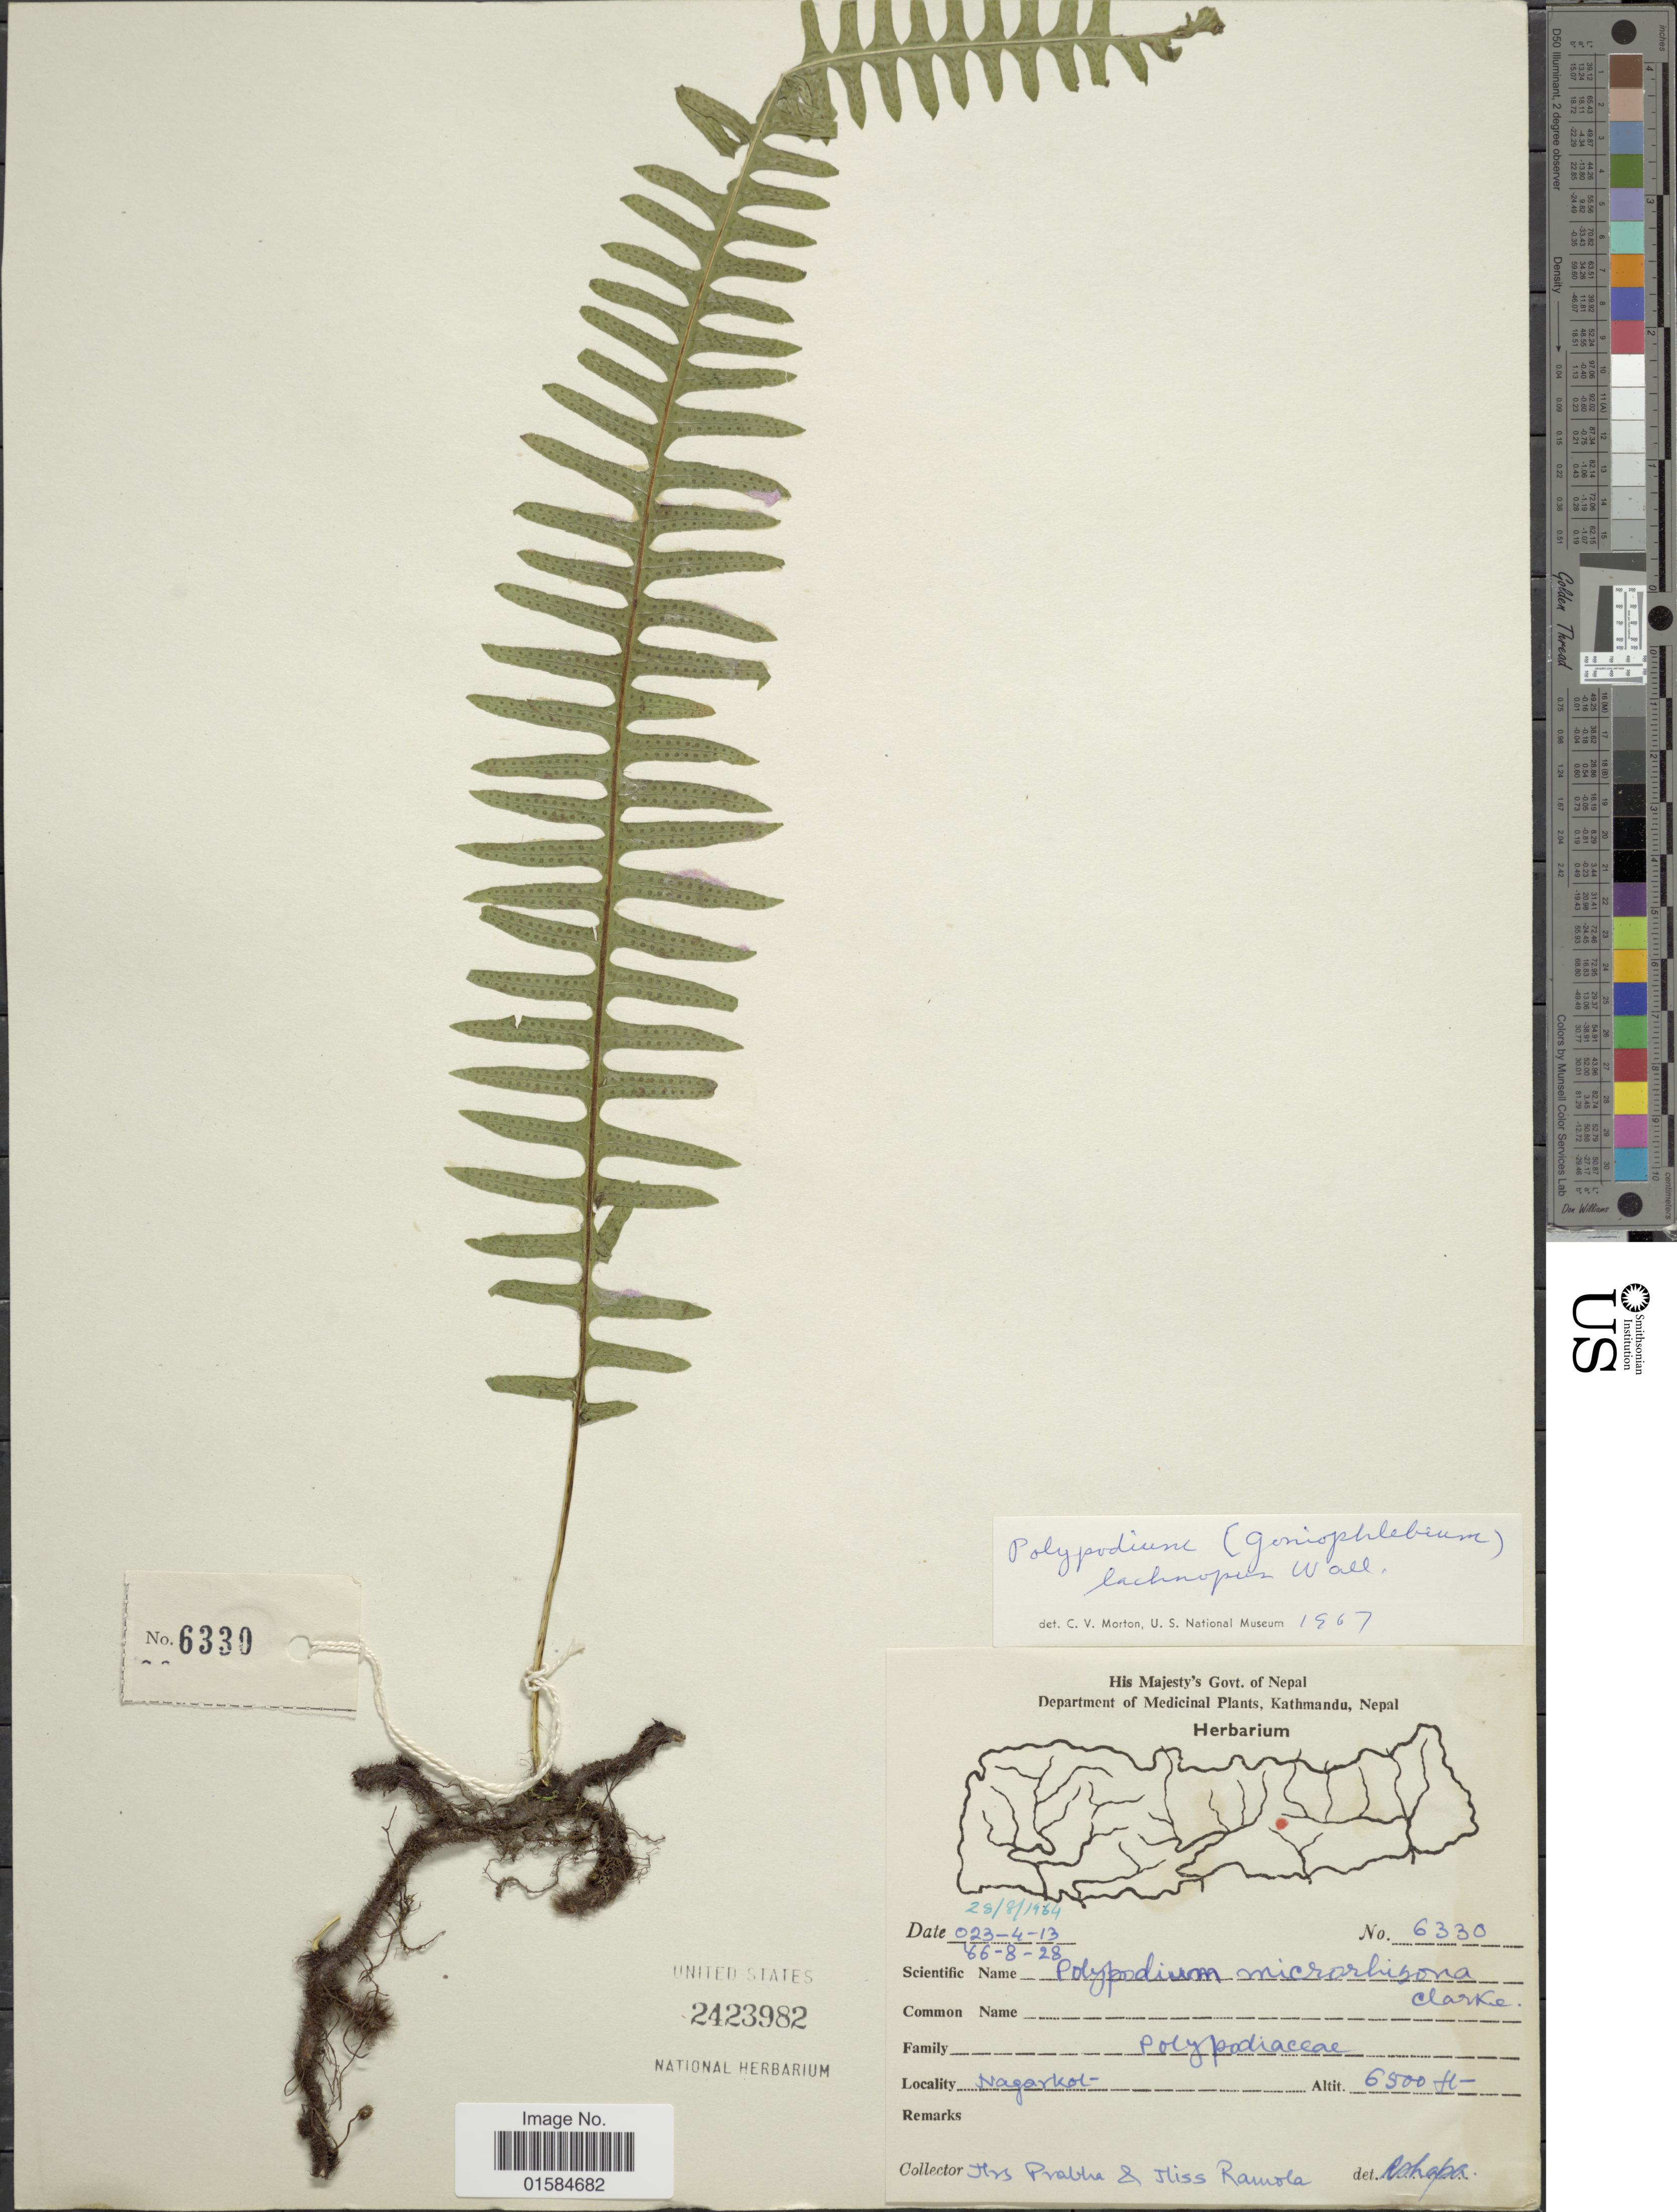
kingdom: Plantae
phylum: Tracheophyta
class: Polypodiopsida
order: Polypodiales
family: Polypodiaceae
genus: Goniophlebium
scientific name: Goniophlebium lachnopus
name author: (Wall. ex Hook.) J. Sm.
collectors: P. Pradhan & R. Thapa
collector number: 6330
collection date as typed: Transcribed d/m/y: 28/8/86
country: Nepal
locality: Nagarkot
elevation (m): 1981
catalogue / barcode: US 2423982